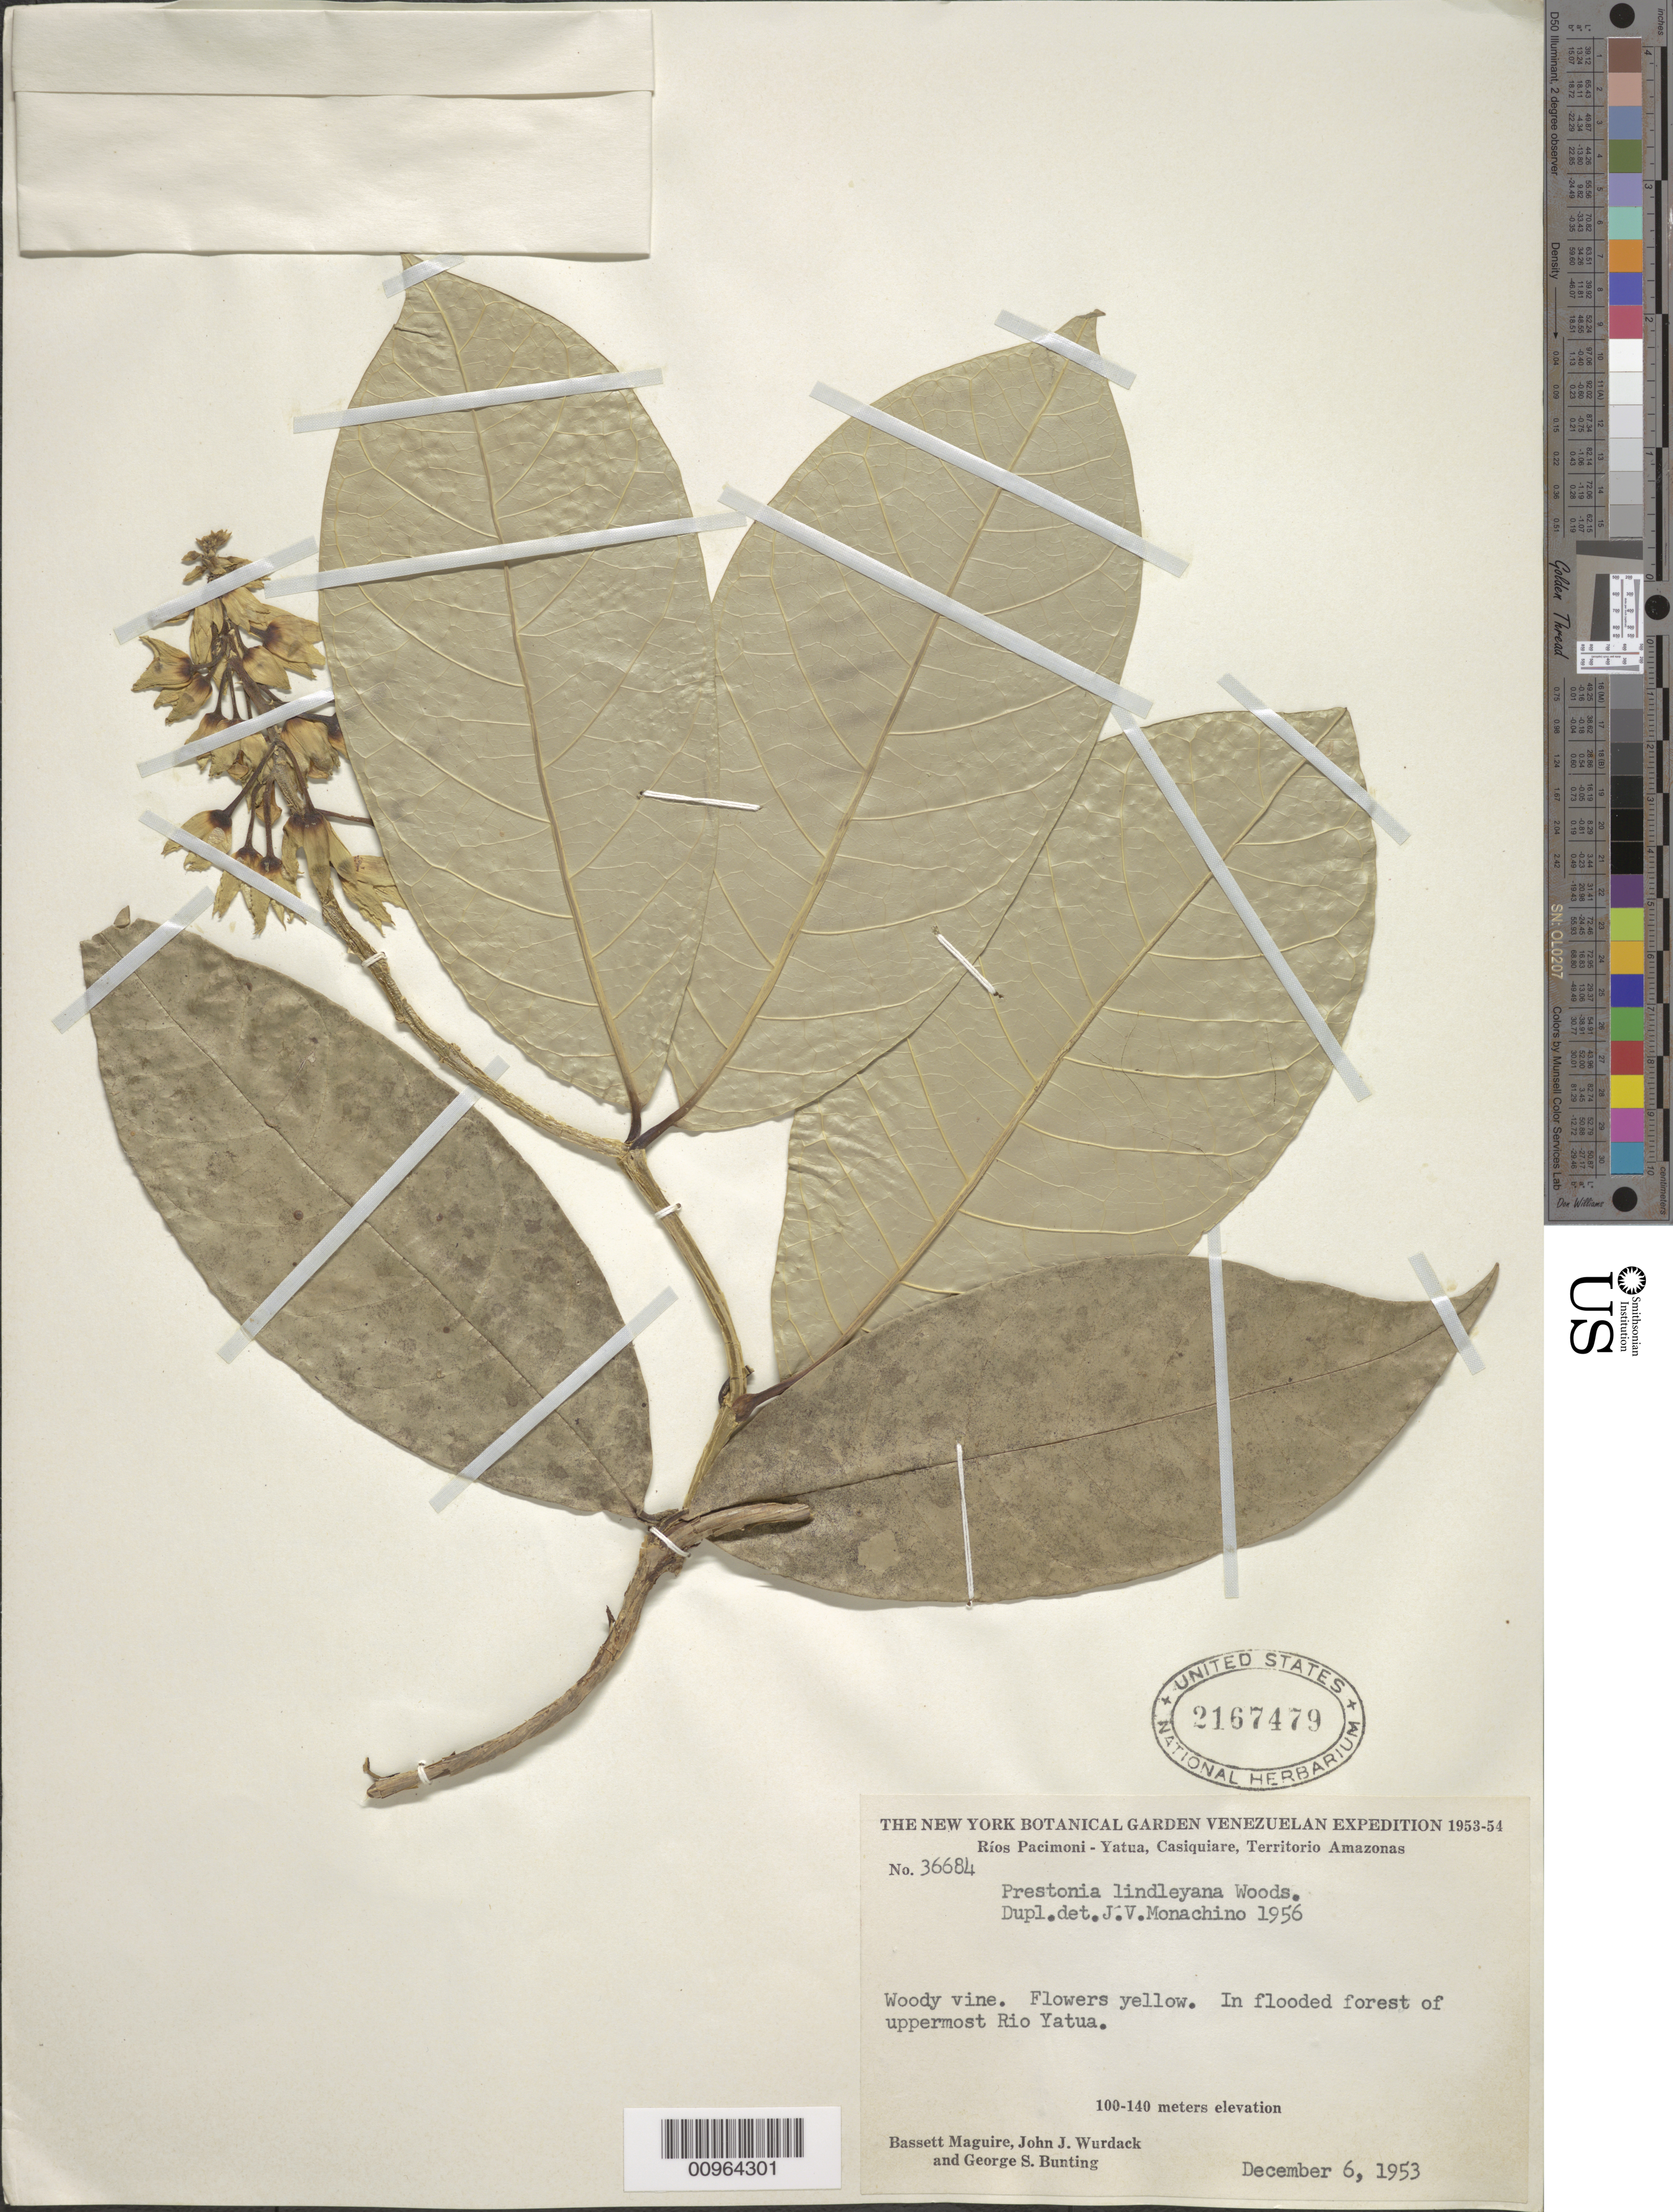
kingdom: Plantae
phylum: Tracheophyta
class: Magnoliopsida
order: Gentianales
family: Apocynaceae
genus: Prestonia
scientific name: Prestonia lindleyana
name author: Woodson ex Gleason & A.C. Sm.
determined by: Monachino, J. V.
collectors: B. Maguire, J. J. Wurdack & G. S. Bunting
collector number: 36684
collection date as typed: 6-Dec-53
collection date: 1953-12-06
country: Venezuela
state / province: Amazonas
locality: Río Yatua, uppermost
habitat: Flooded forest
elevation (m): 100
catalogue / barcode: US 2167479